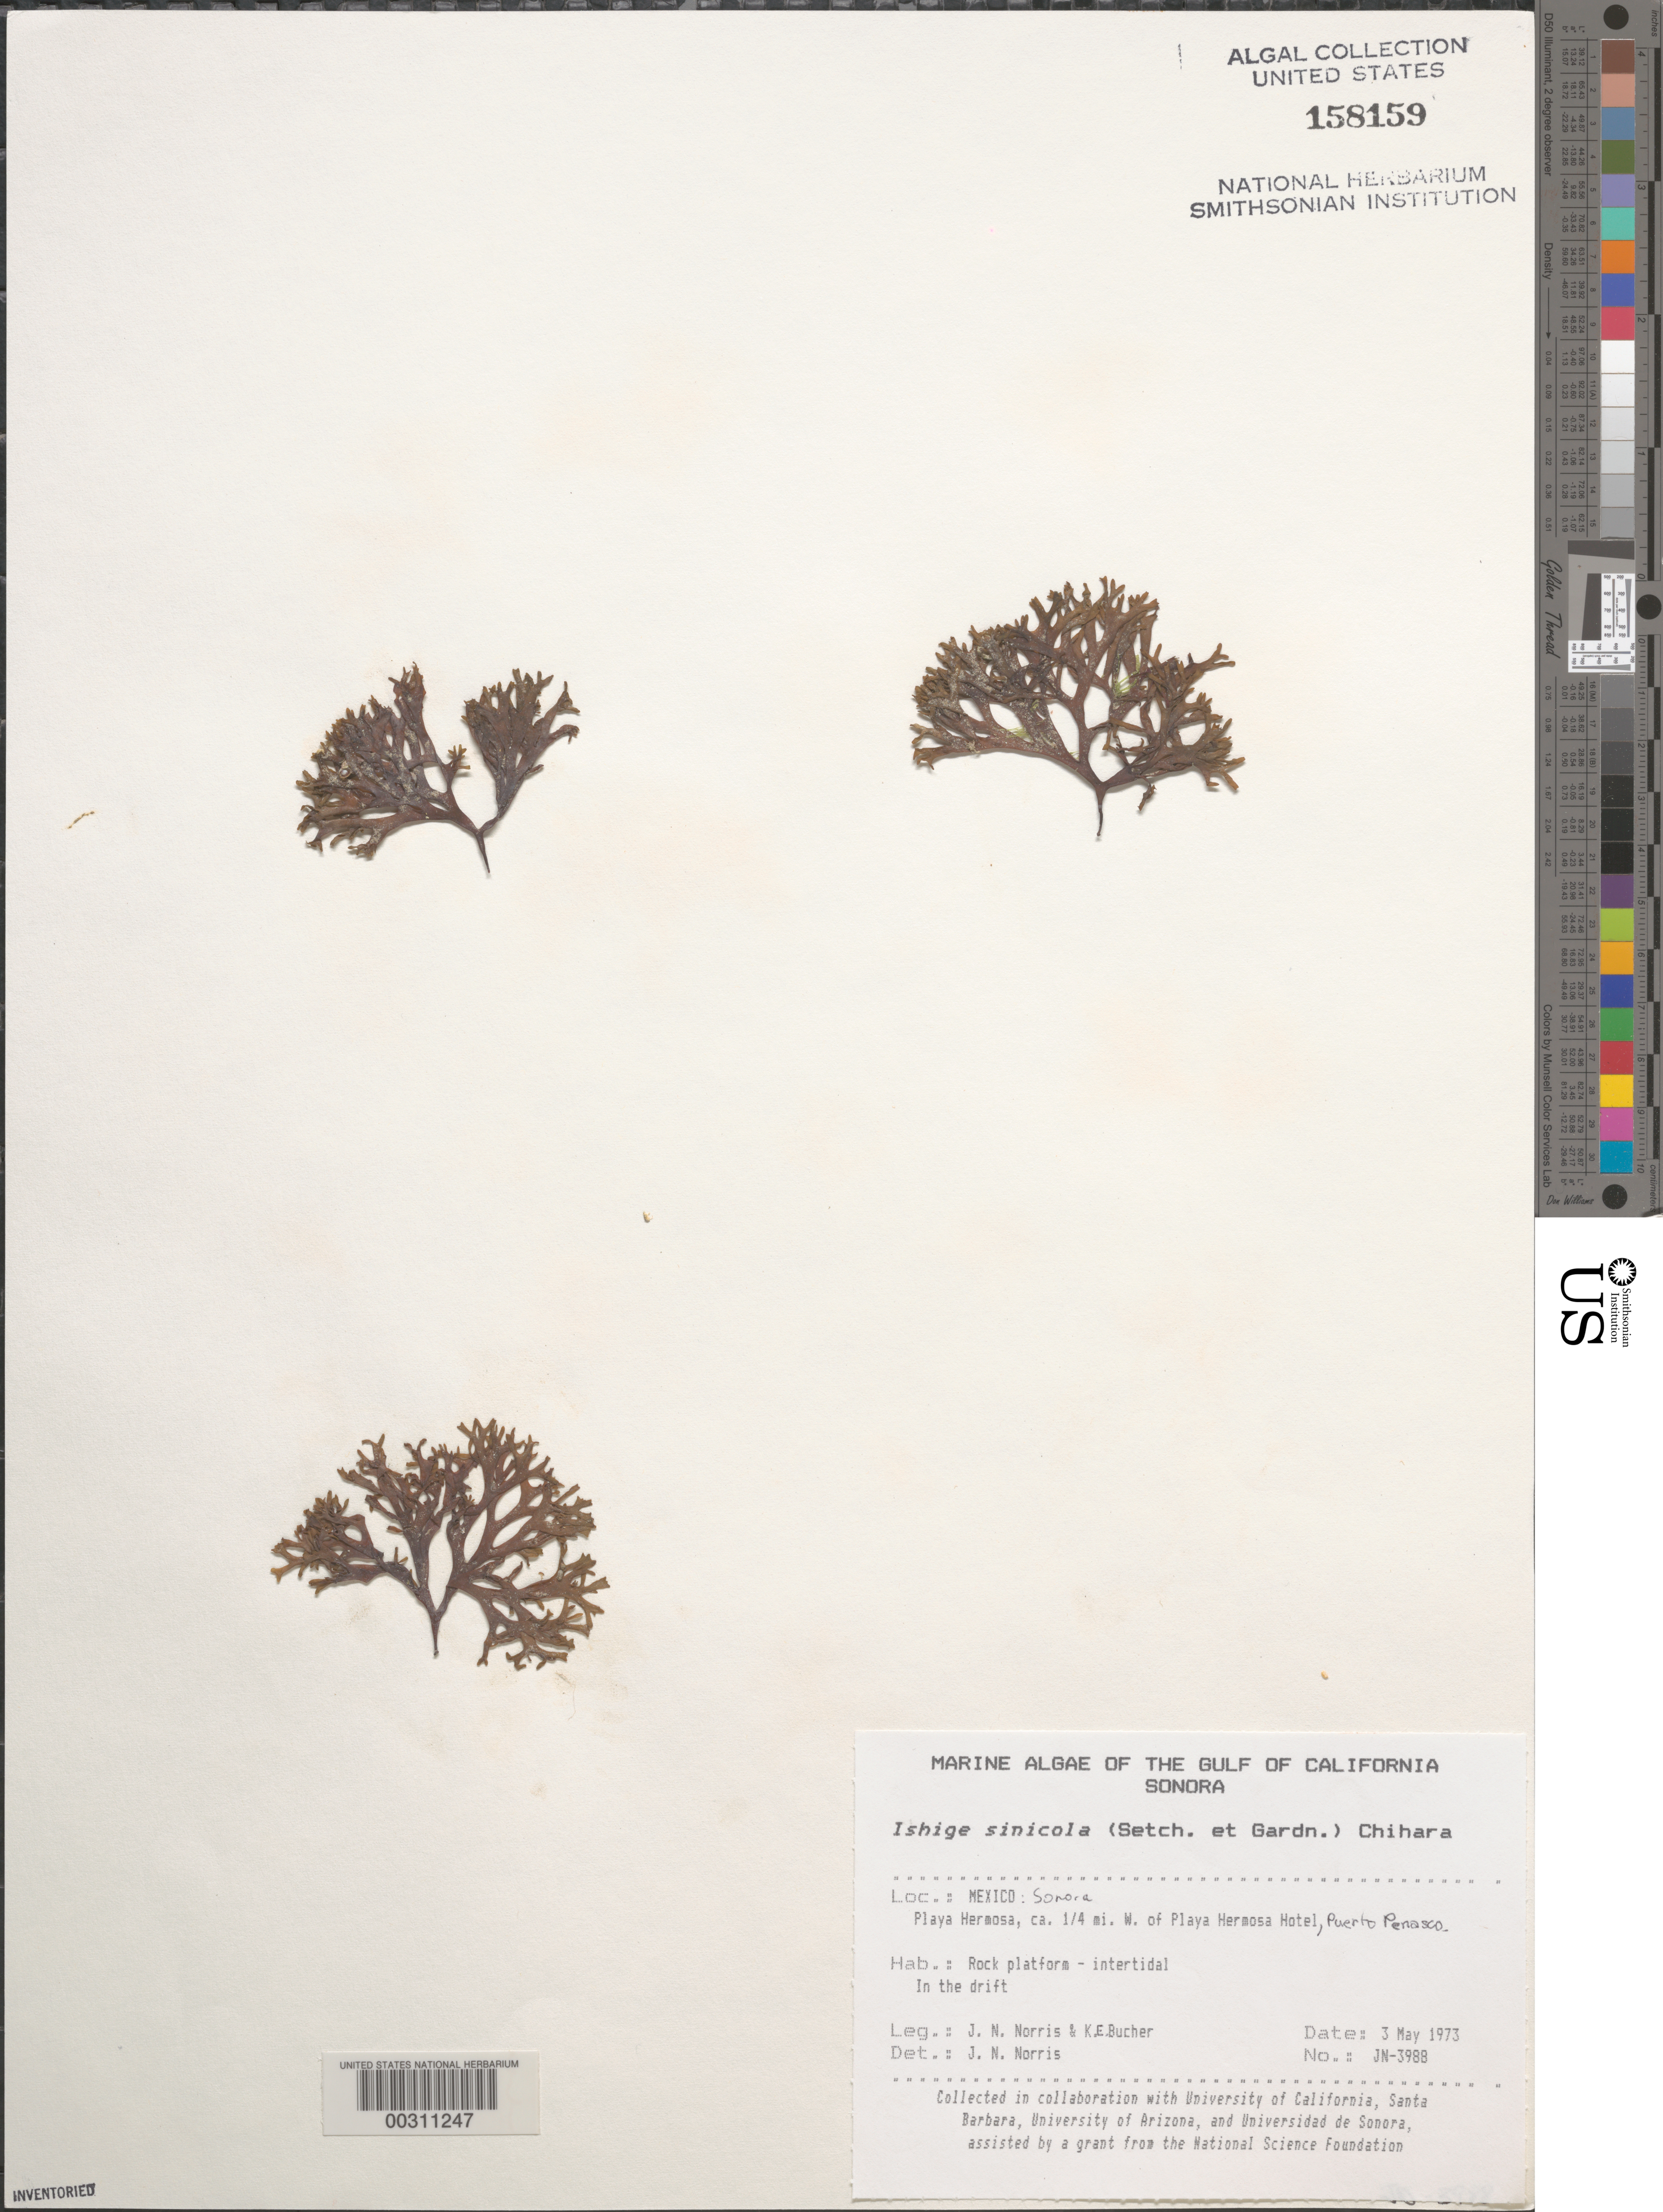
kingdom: Chromista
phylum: Ochrophyta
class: Phaeophyceae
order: Ishigeales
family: Ishigeaceae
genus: Ishige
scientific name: Ishige sinicola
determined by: Norris, James N.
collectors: J. N. Norris & K. E. Bucher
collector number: JN-3988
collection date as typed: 03 May 1973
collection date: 1973-05-03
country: Mexico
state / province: Sonora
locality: Playa Hermosa, Puerto Penasco, ca. 0.25 mile west of Playa Hermosa Hotel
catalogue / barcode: US 158159